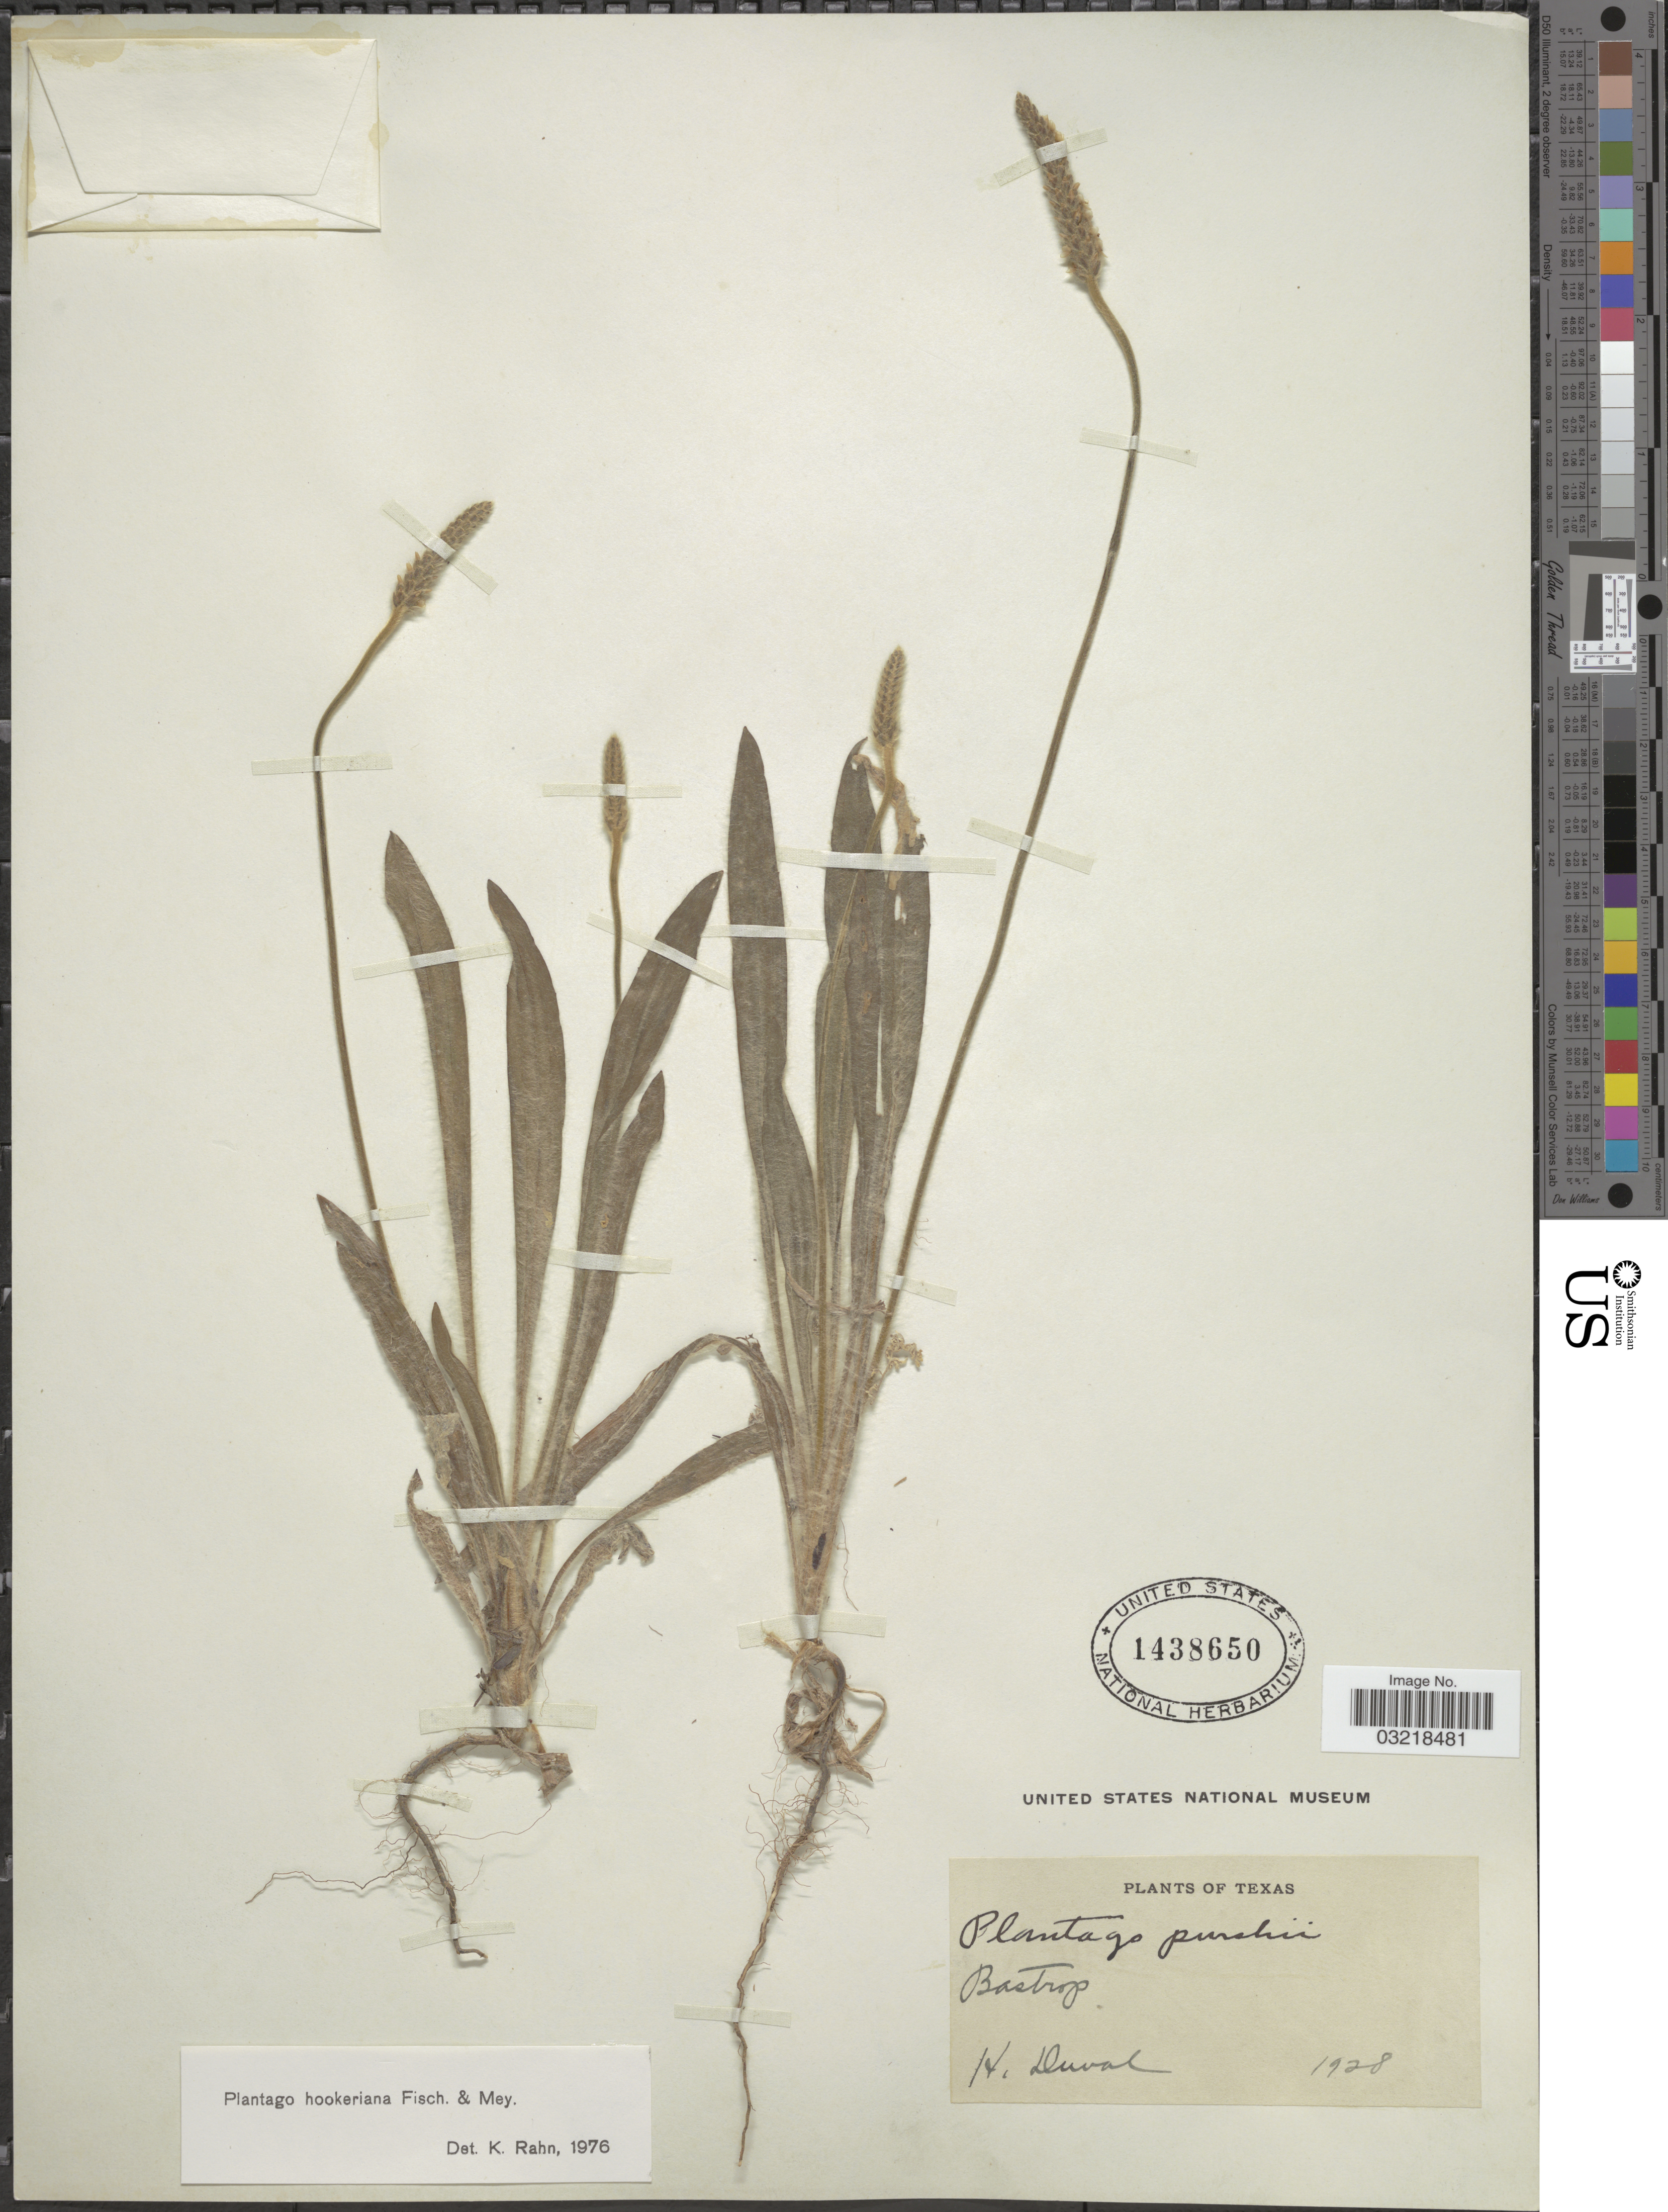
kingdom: Plantae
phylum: Tracheophyta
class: Magnoliopsida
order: Lamiales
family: Plantaginaceae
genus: Plantago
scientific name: Plantago hookeriana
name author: Fisch. & C.A. Mey.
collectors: H. Duval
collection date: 1928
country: United States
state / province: Texas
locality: Bastrop.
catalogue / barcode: US 1438650